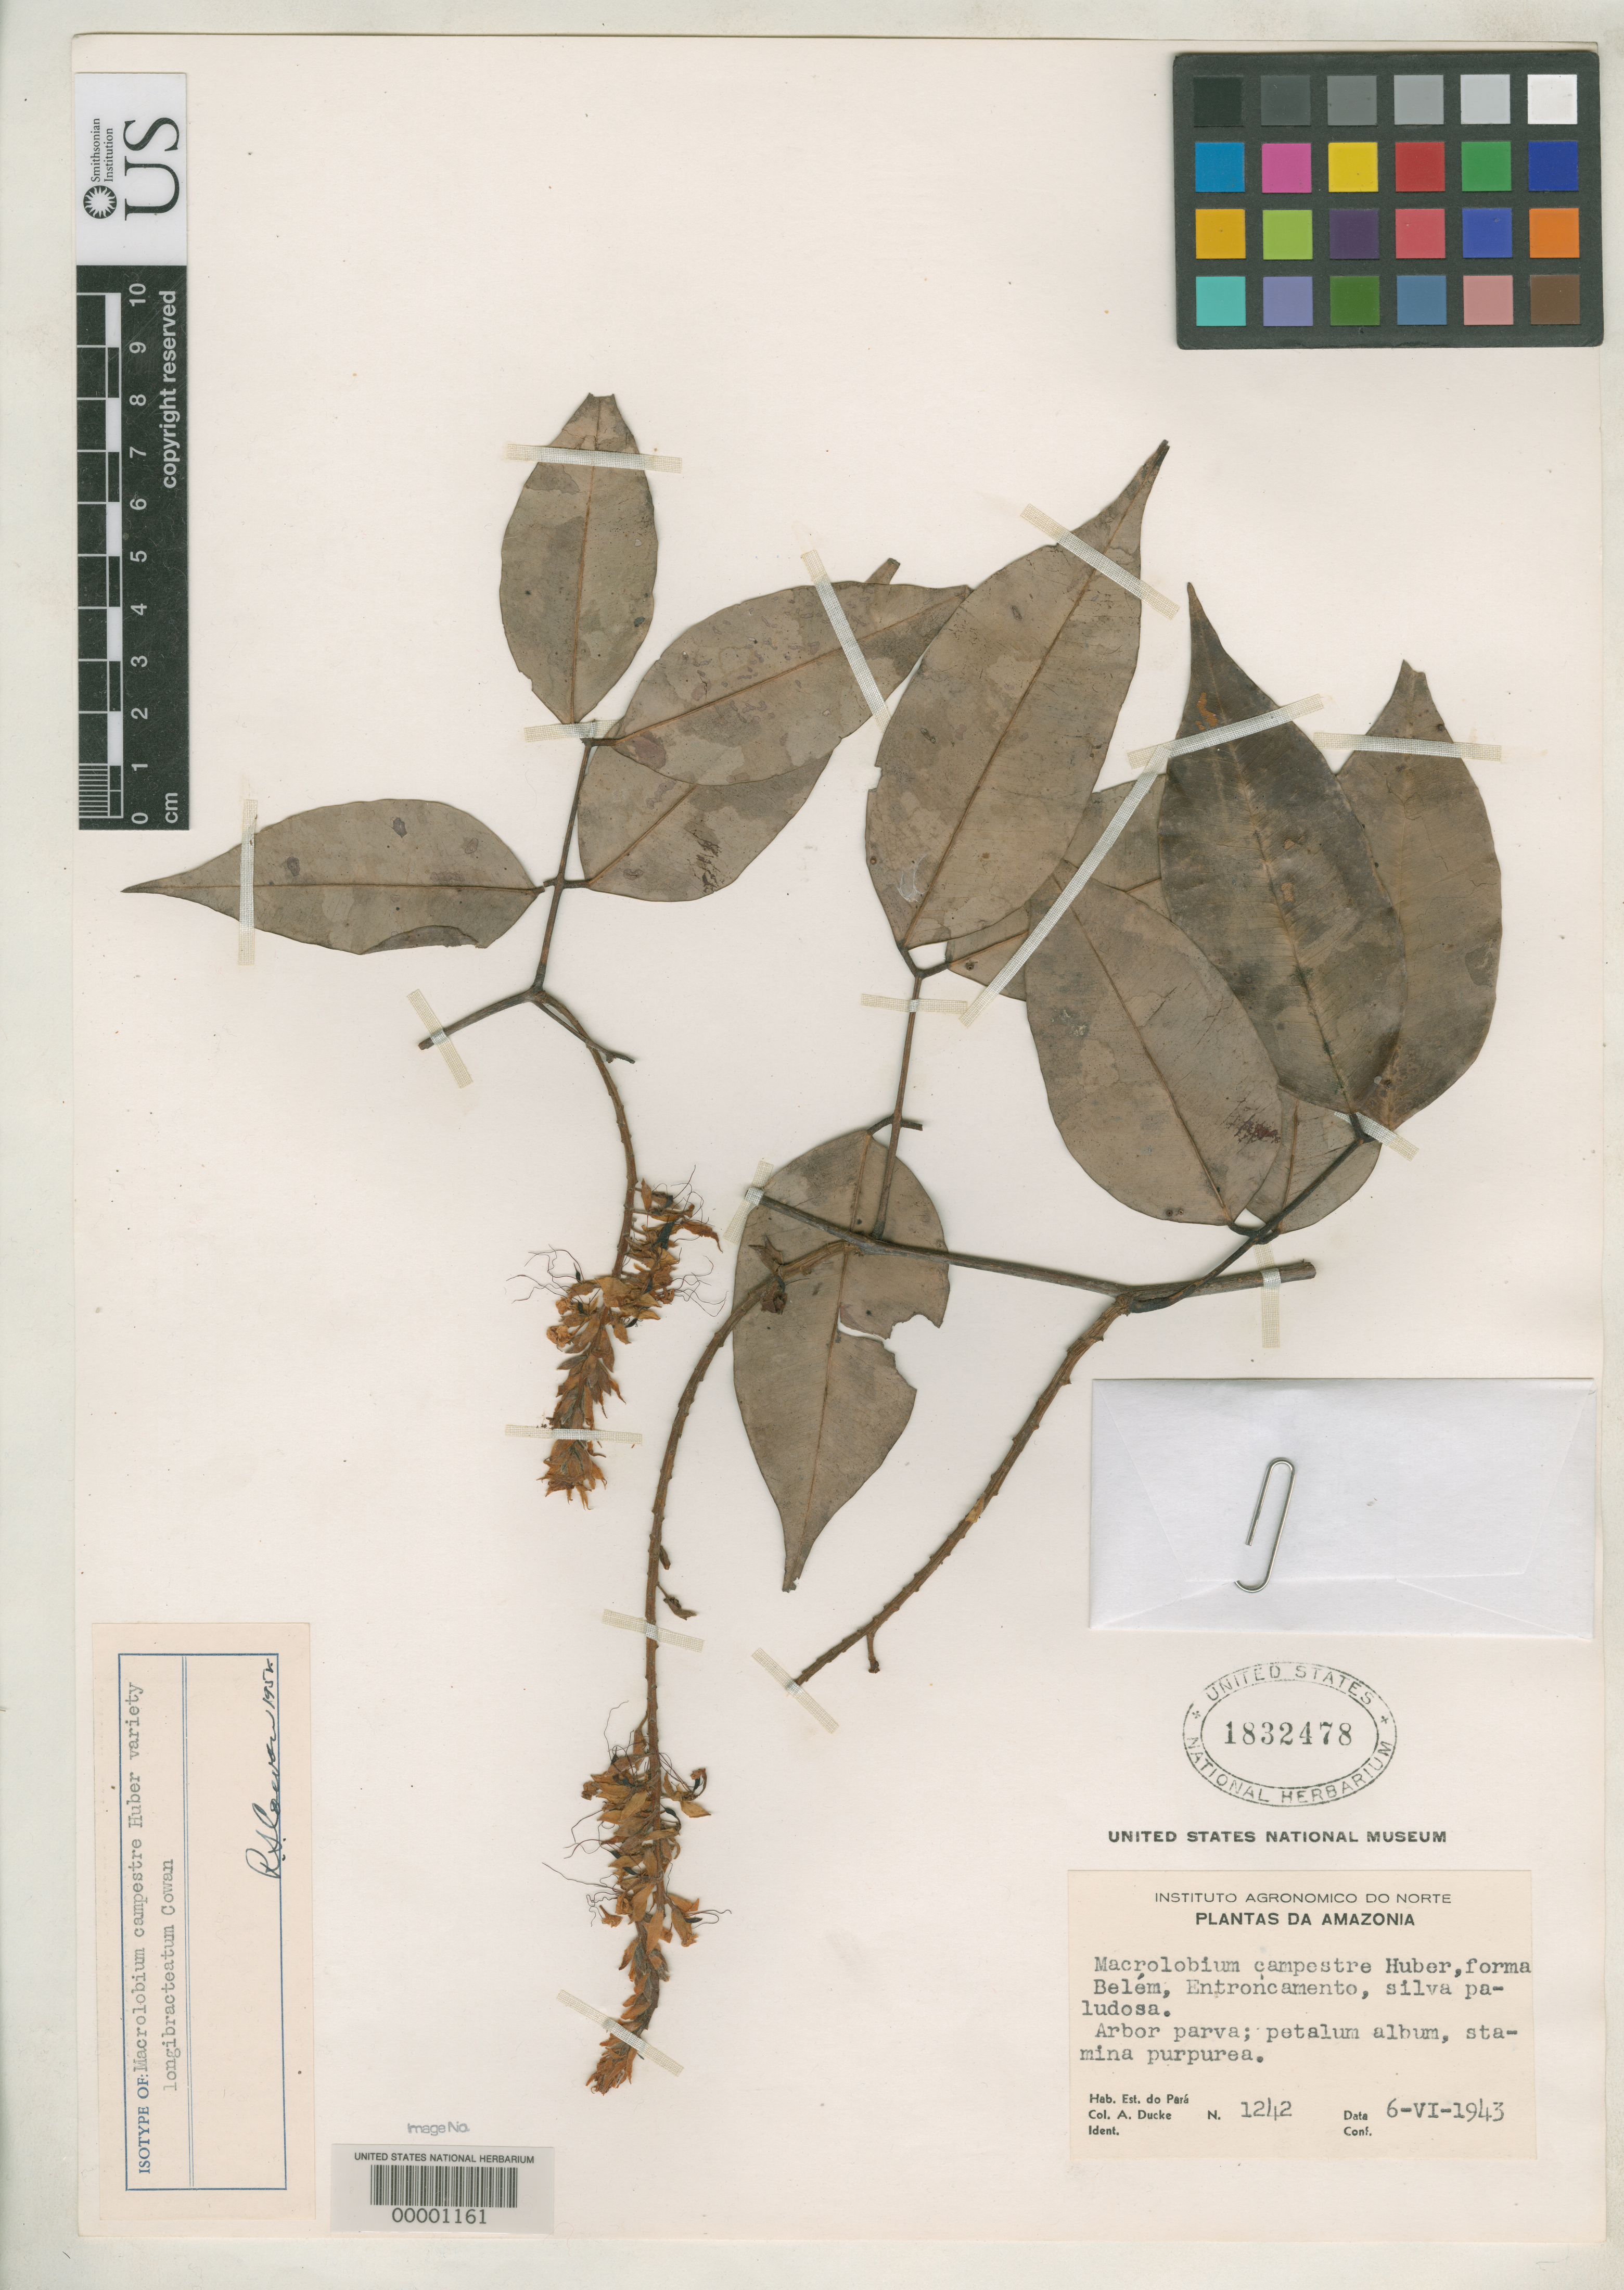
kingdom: Plantae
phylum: Tracheophyta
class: Magnoliopsida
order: Fabales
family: Fabaceae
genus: Macrolobium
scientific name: Macrolobium campestre var. bracteatum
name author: R.S. Cowan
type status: Isotype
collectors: A. Ducke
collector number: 1242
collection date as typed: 06 Jun 1943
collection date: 1943-06-06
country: Brazil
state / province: Pará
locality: Belem.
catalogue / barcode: US 1832478